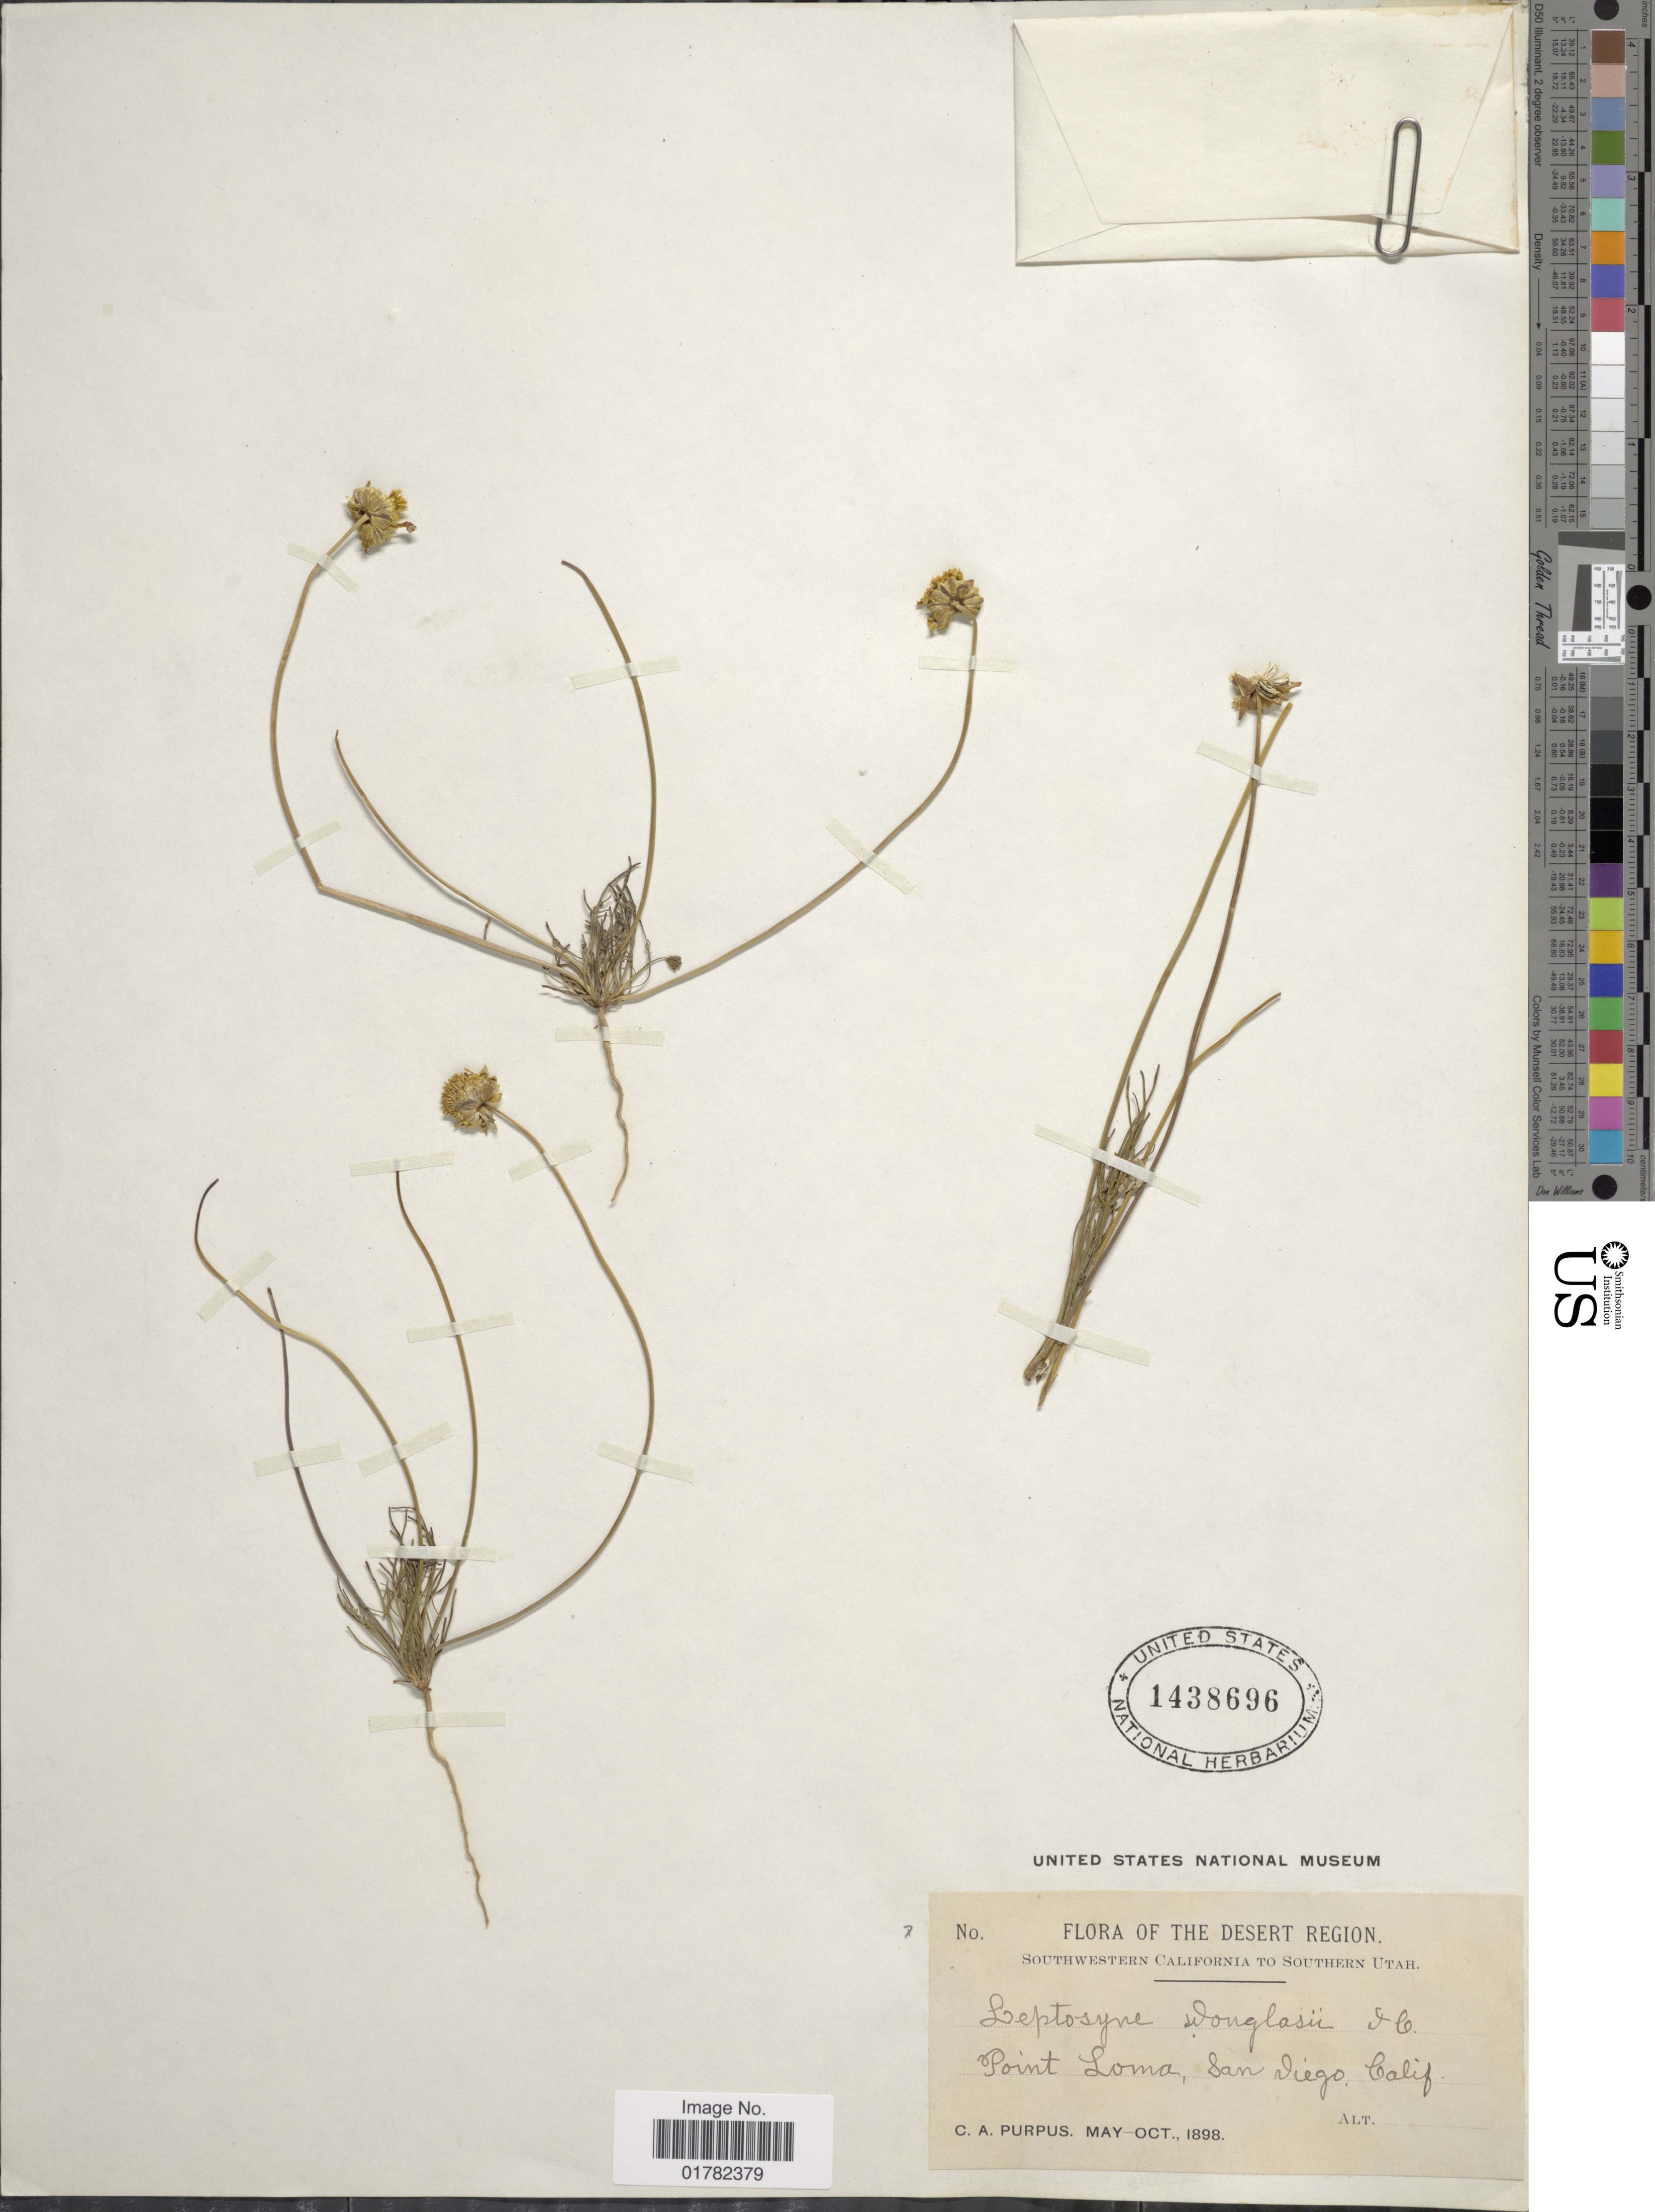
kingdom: Plantae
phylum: Tracheophyta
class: Magnoliopsida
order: Asterales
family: Asteraceae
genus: Coreopsis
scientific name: Coreopsis douglasii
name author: (DC.) H.M. Hall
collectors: C. A. Purpus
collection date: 1898-05/1898-10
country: United States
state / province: California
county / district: San Diego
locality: Desert Region, Southwestern California, Point Loma, San Diego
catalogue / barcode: US 1438696